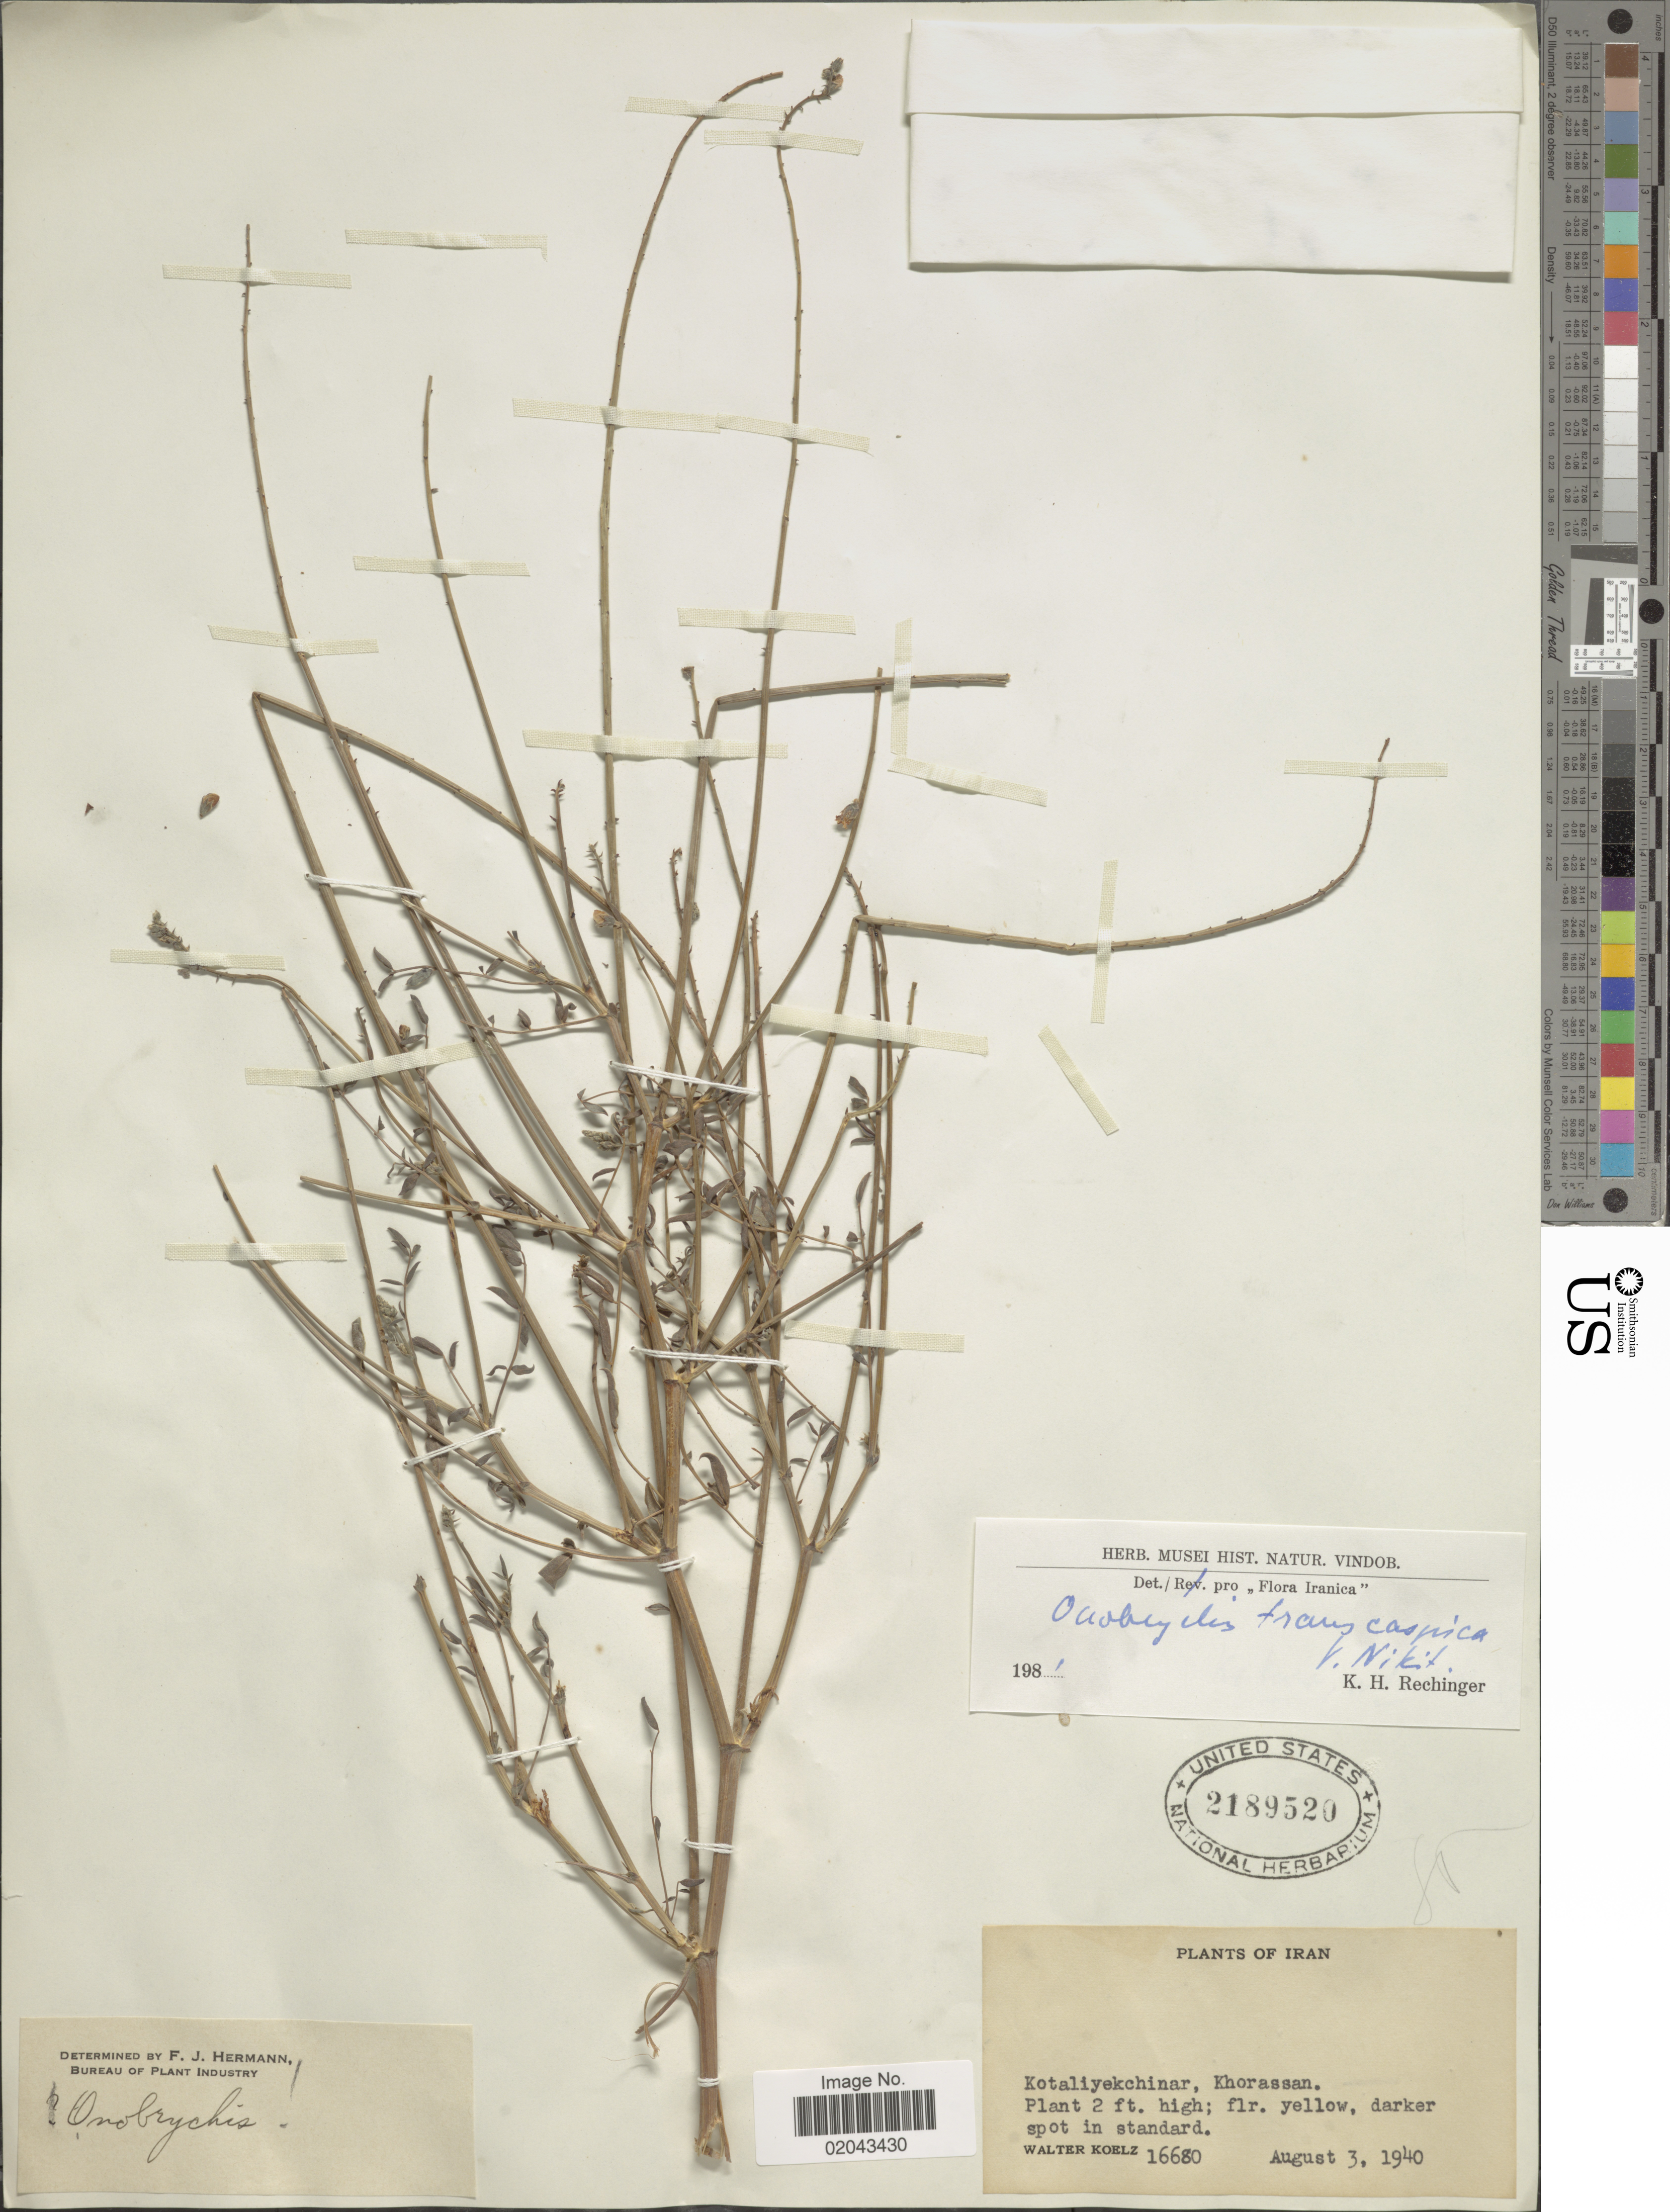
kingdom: Plantae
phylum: Tracheophyta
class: Magnoliopsida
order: Fabales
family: Fabaceae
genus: Onobrychis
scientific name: Onobrychis transcaspica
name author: V.A. Nikitin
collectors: W. N. Koelz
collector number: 16680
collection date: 1940-08-03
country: Iran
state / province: Khorasan [obsolete]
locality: Kotaliyekchinar, Khorassan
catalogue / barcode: US 2189520